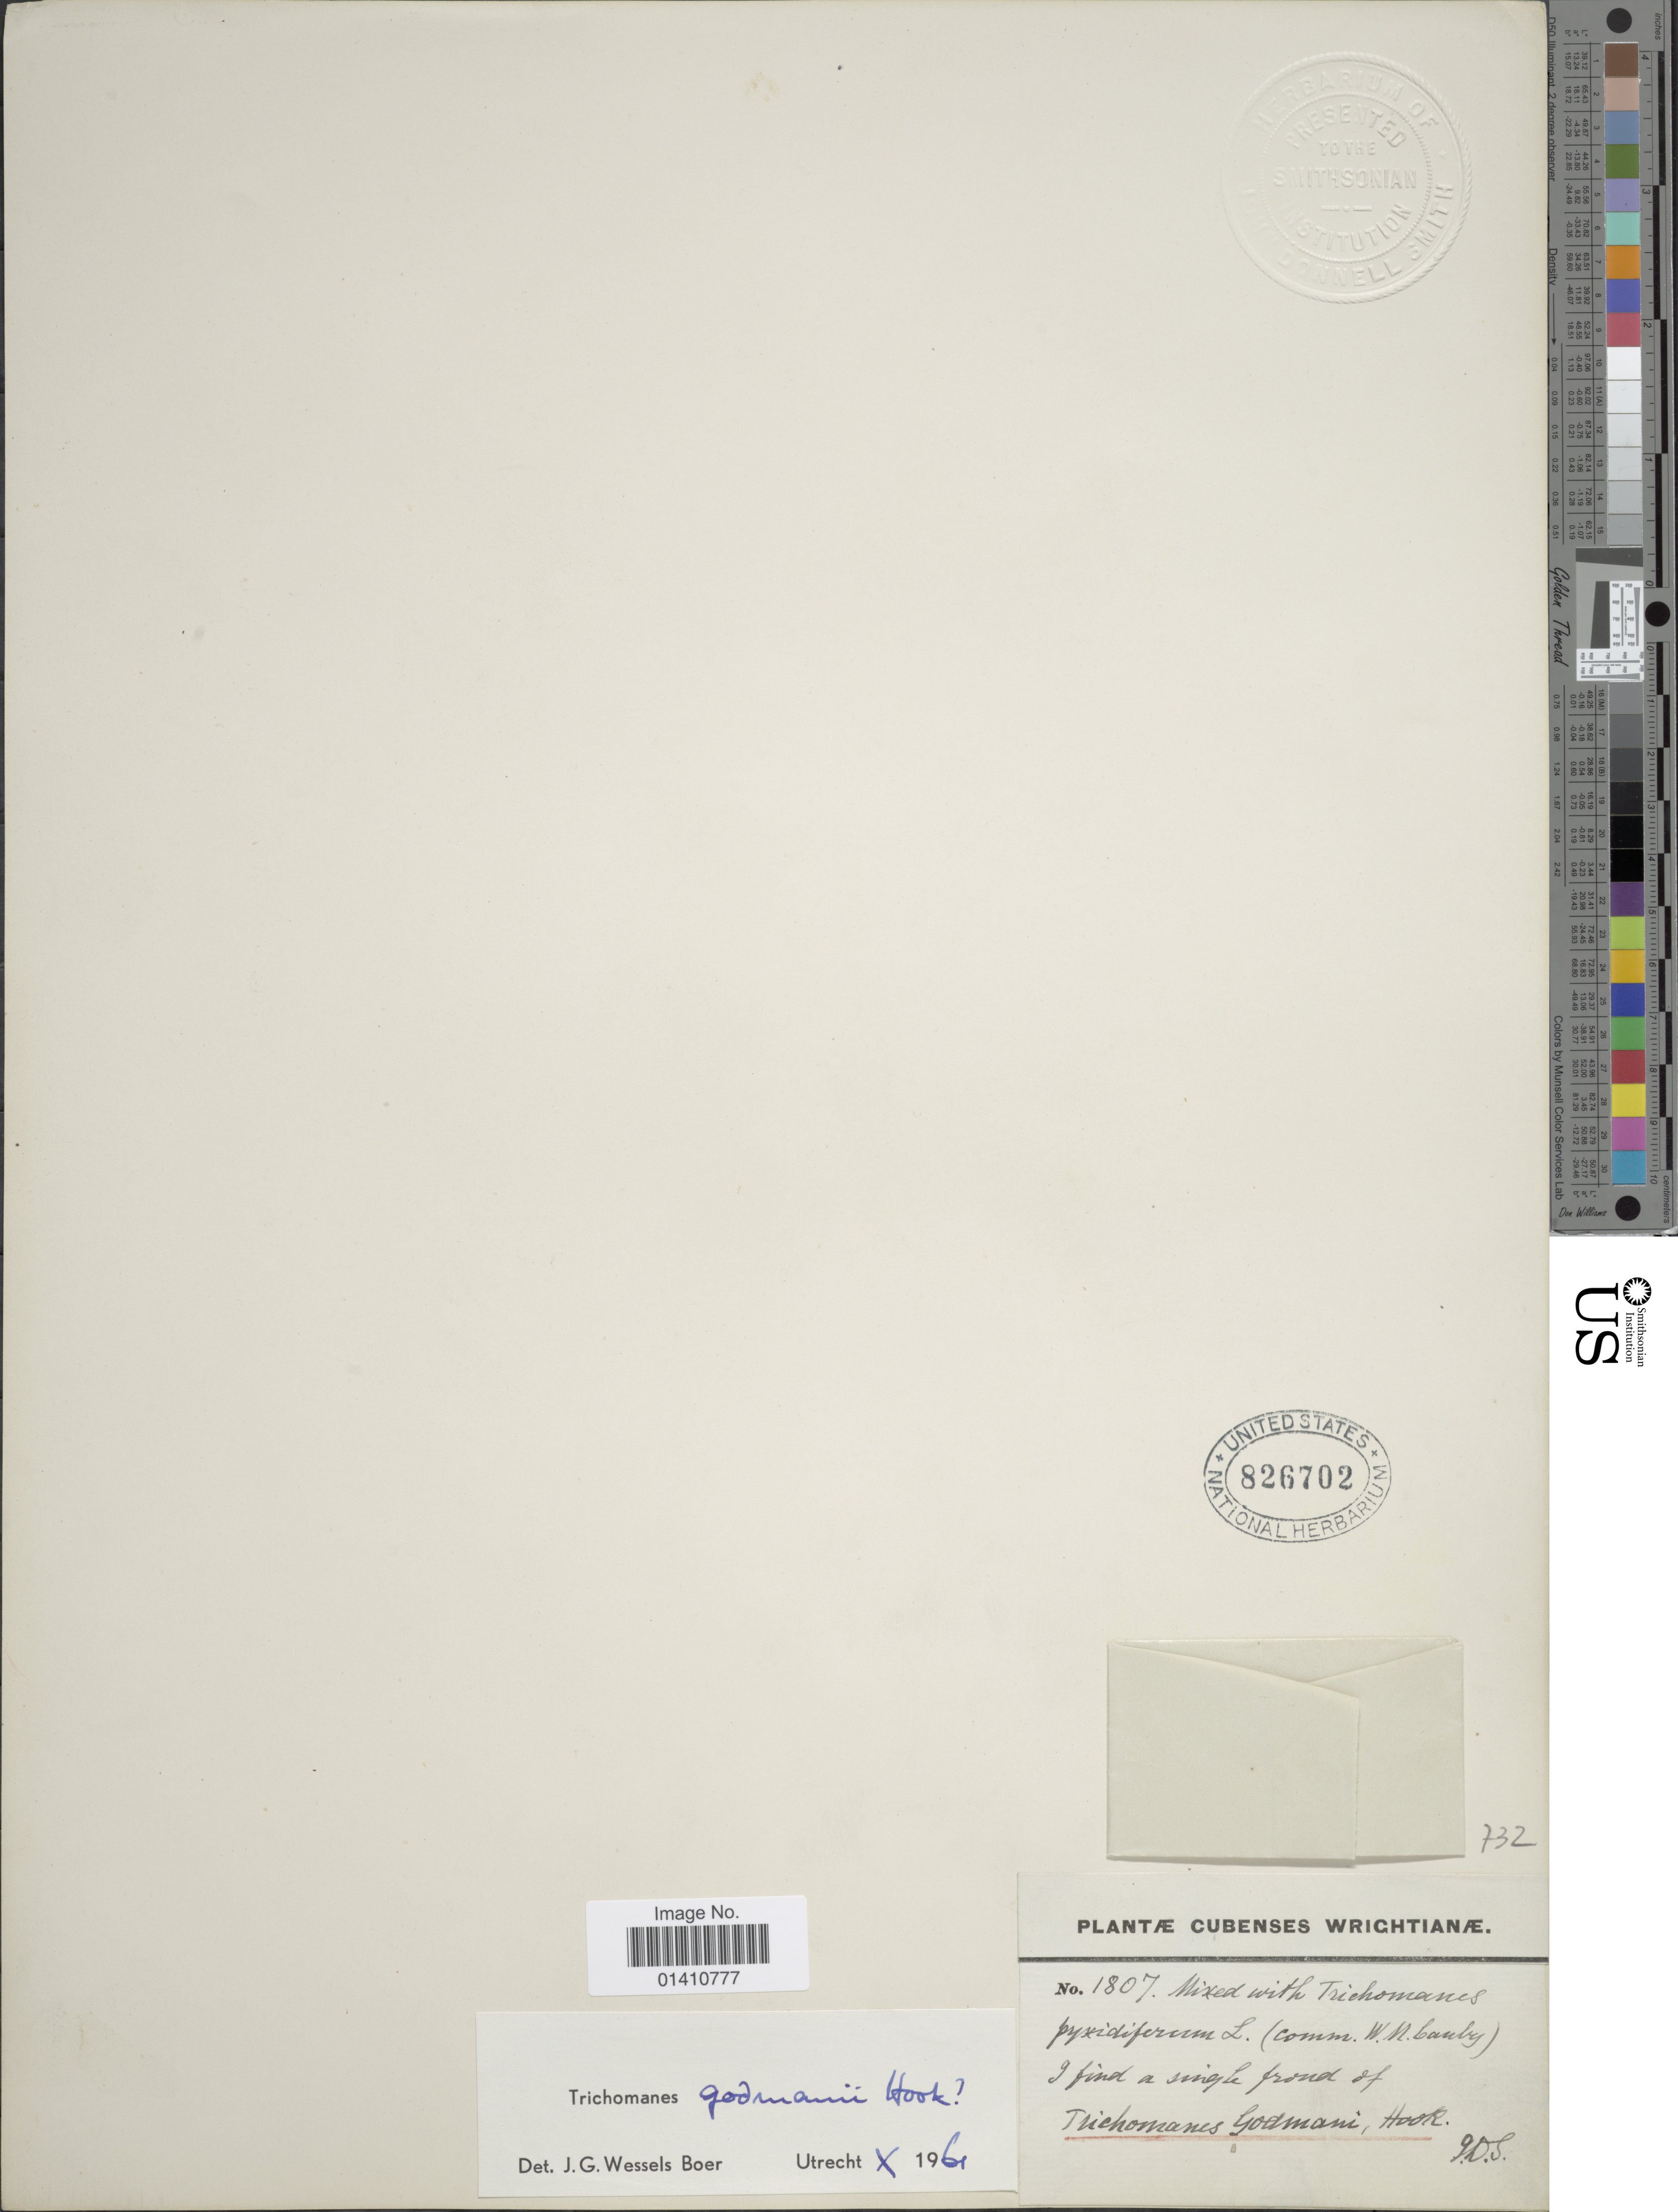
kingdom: Plantae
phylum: Tracheophyta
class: Polypodiopsida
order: Hymenophyllales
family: Hymenophyllaceae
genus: Didymoglossum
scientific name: Didymoglossum godmanii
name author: (Hook. ex Baker) Ebihara & Dubuisson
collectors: J. D. S.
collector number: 1807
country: Cuba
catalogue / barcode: US 826702